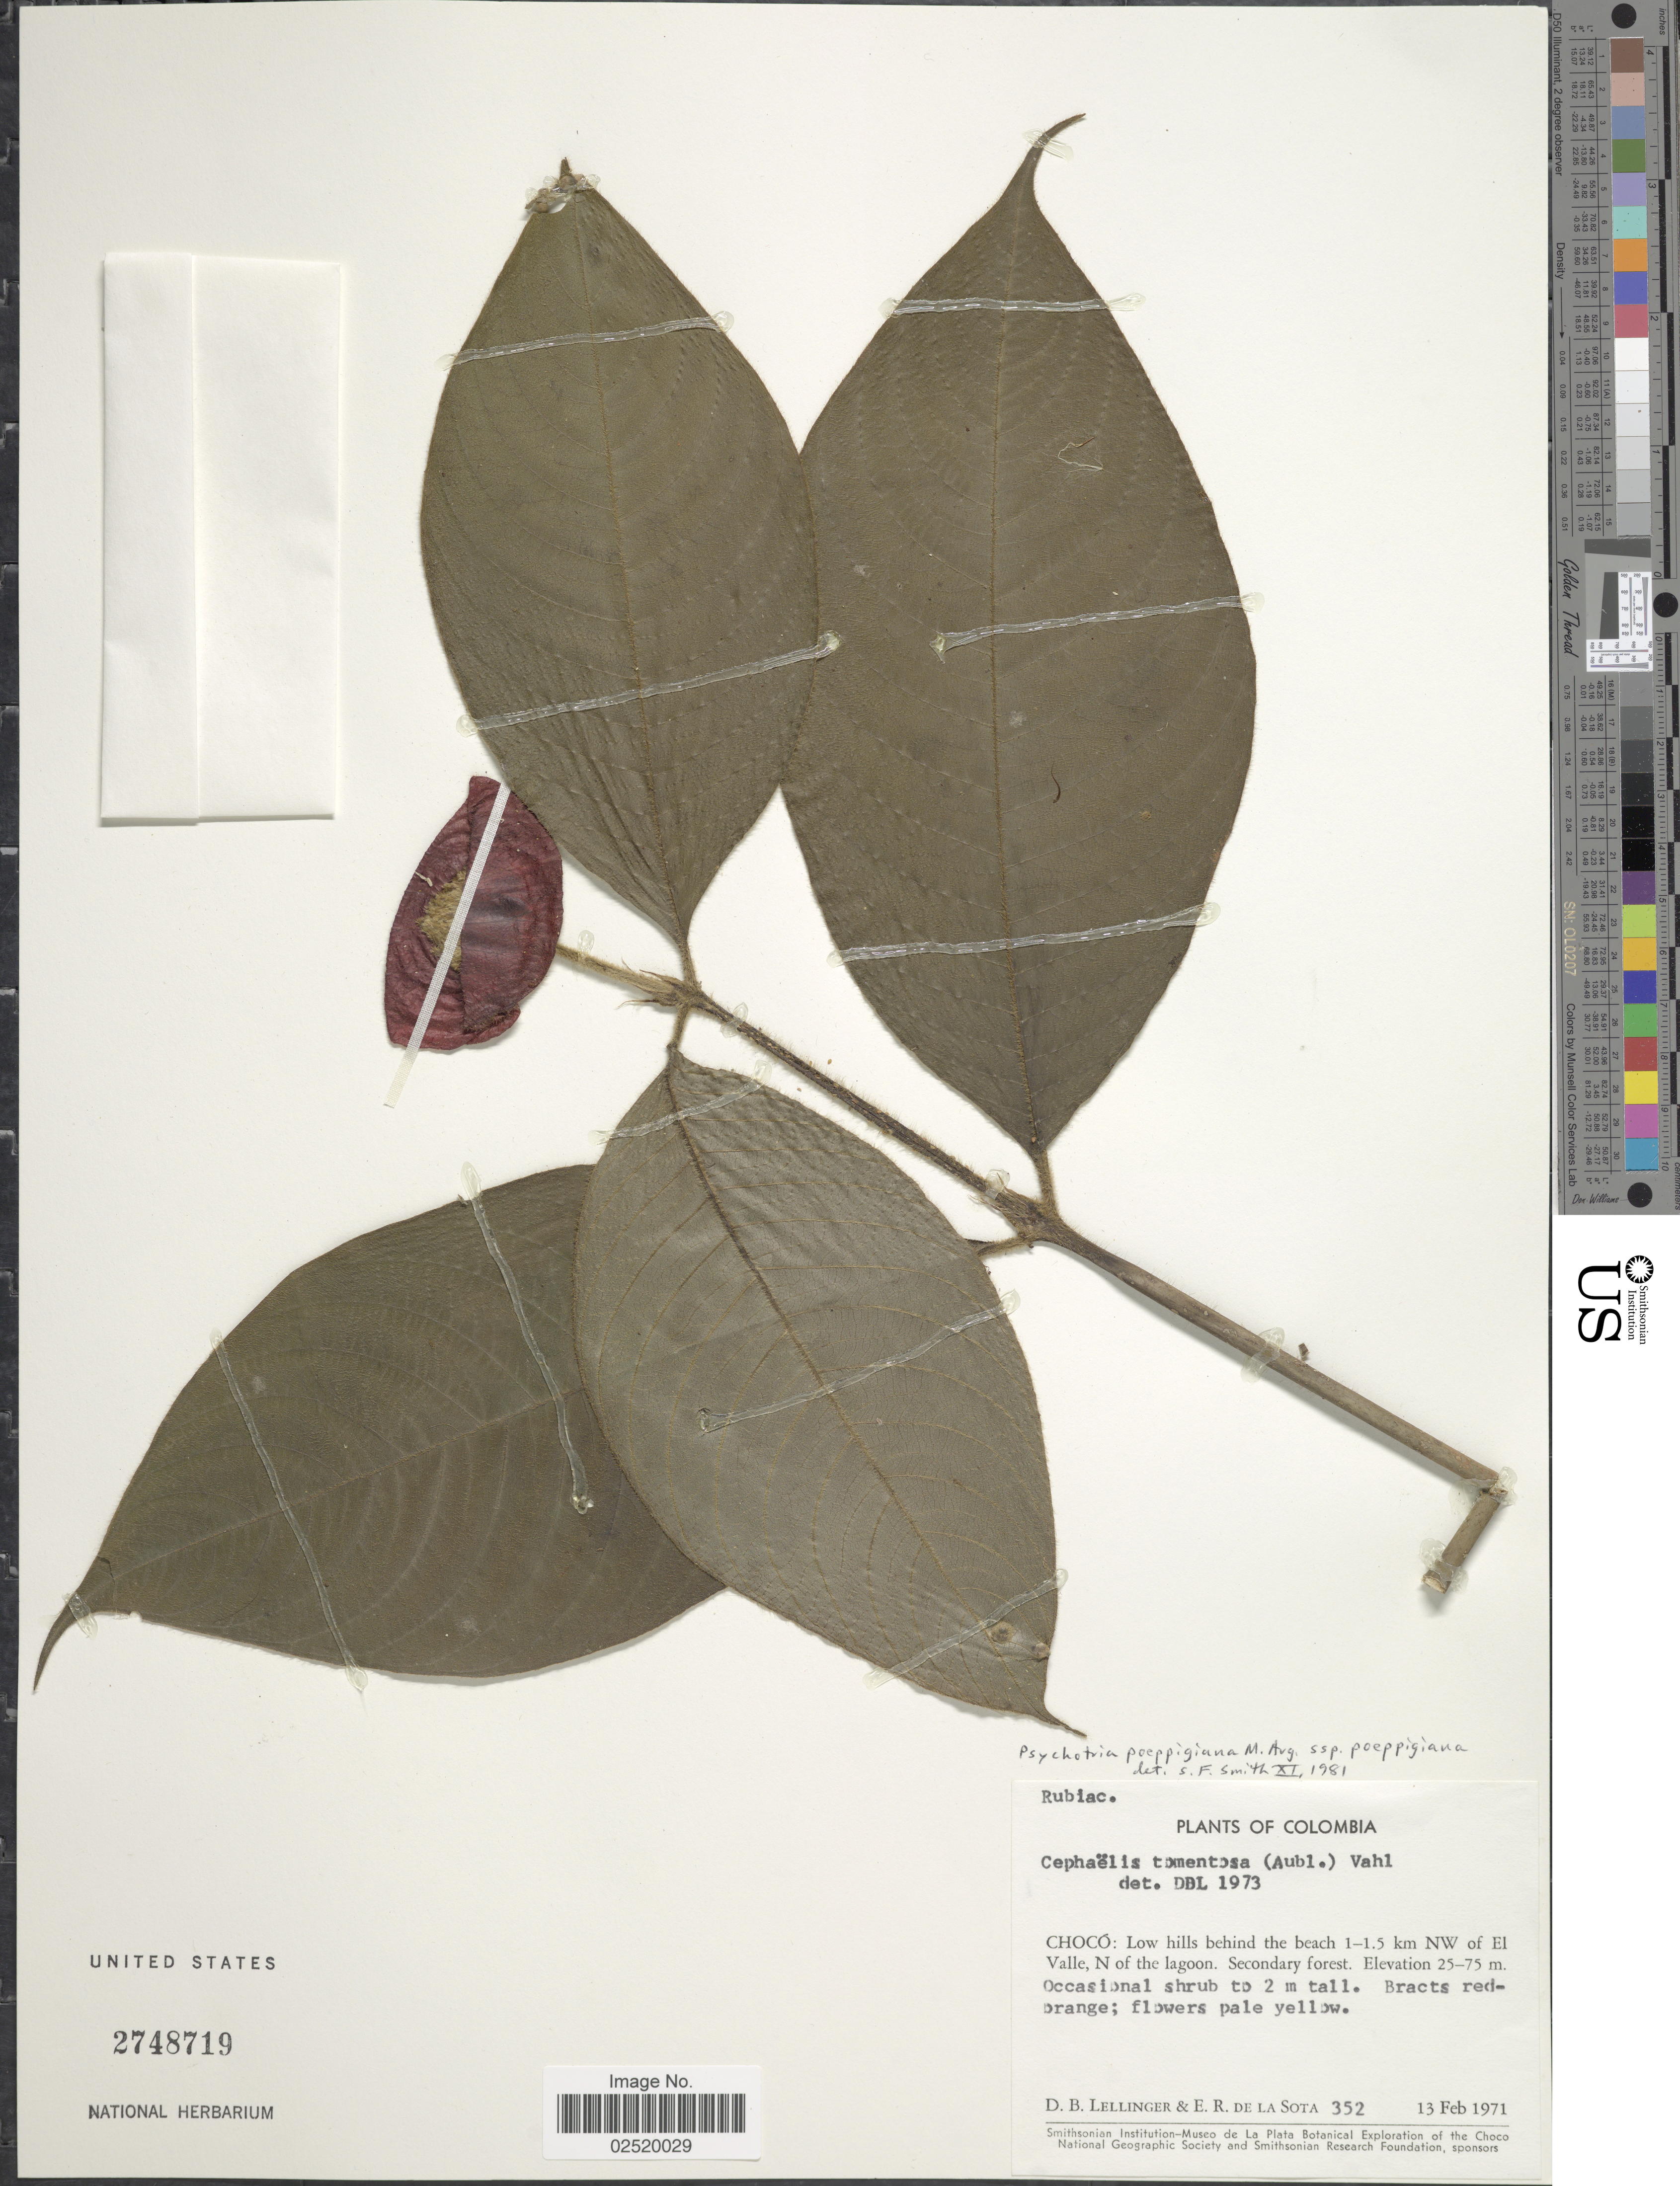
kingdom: Plantae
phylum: Tracheophyta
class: Magnoliopsida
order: Gentianales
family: Rubiaceae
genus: Psychotria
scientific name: Psychotria poeppigiana subsp. poeppigiana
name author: Müll. Arg.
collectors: D. B. Lellinger & E. R. de la Sota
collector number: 352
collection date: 1971-02-13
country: Colombia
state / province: Chocó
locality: Choco: Low hills behind the beach 1-1.5 km NW of El Valle, N of the lagoon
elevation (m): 25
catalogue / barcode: US 2748719